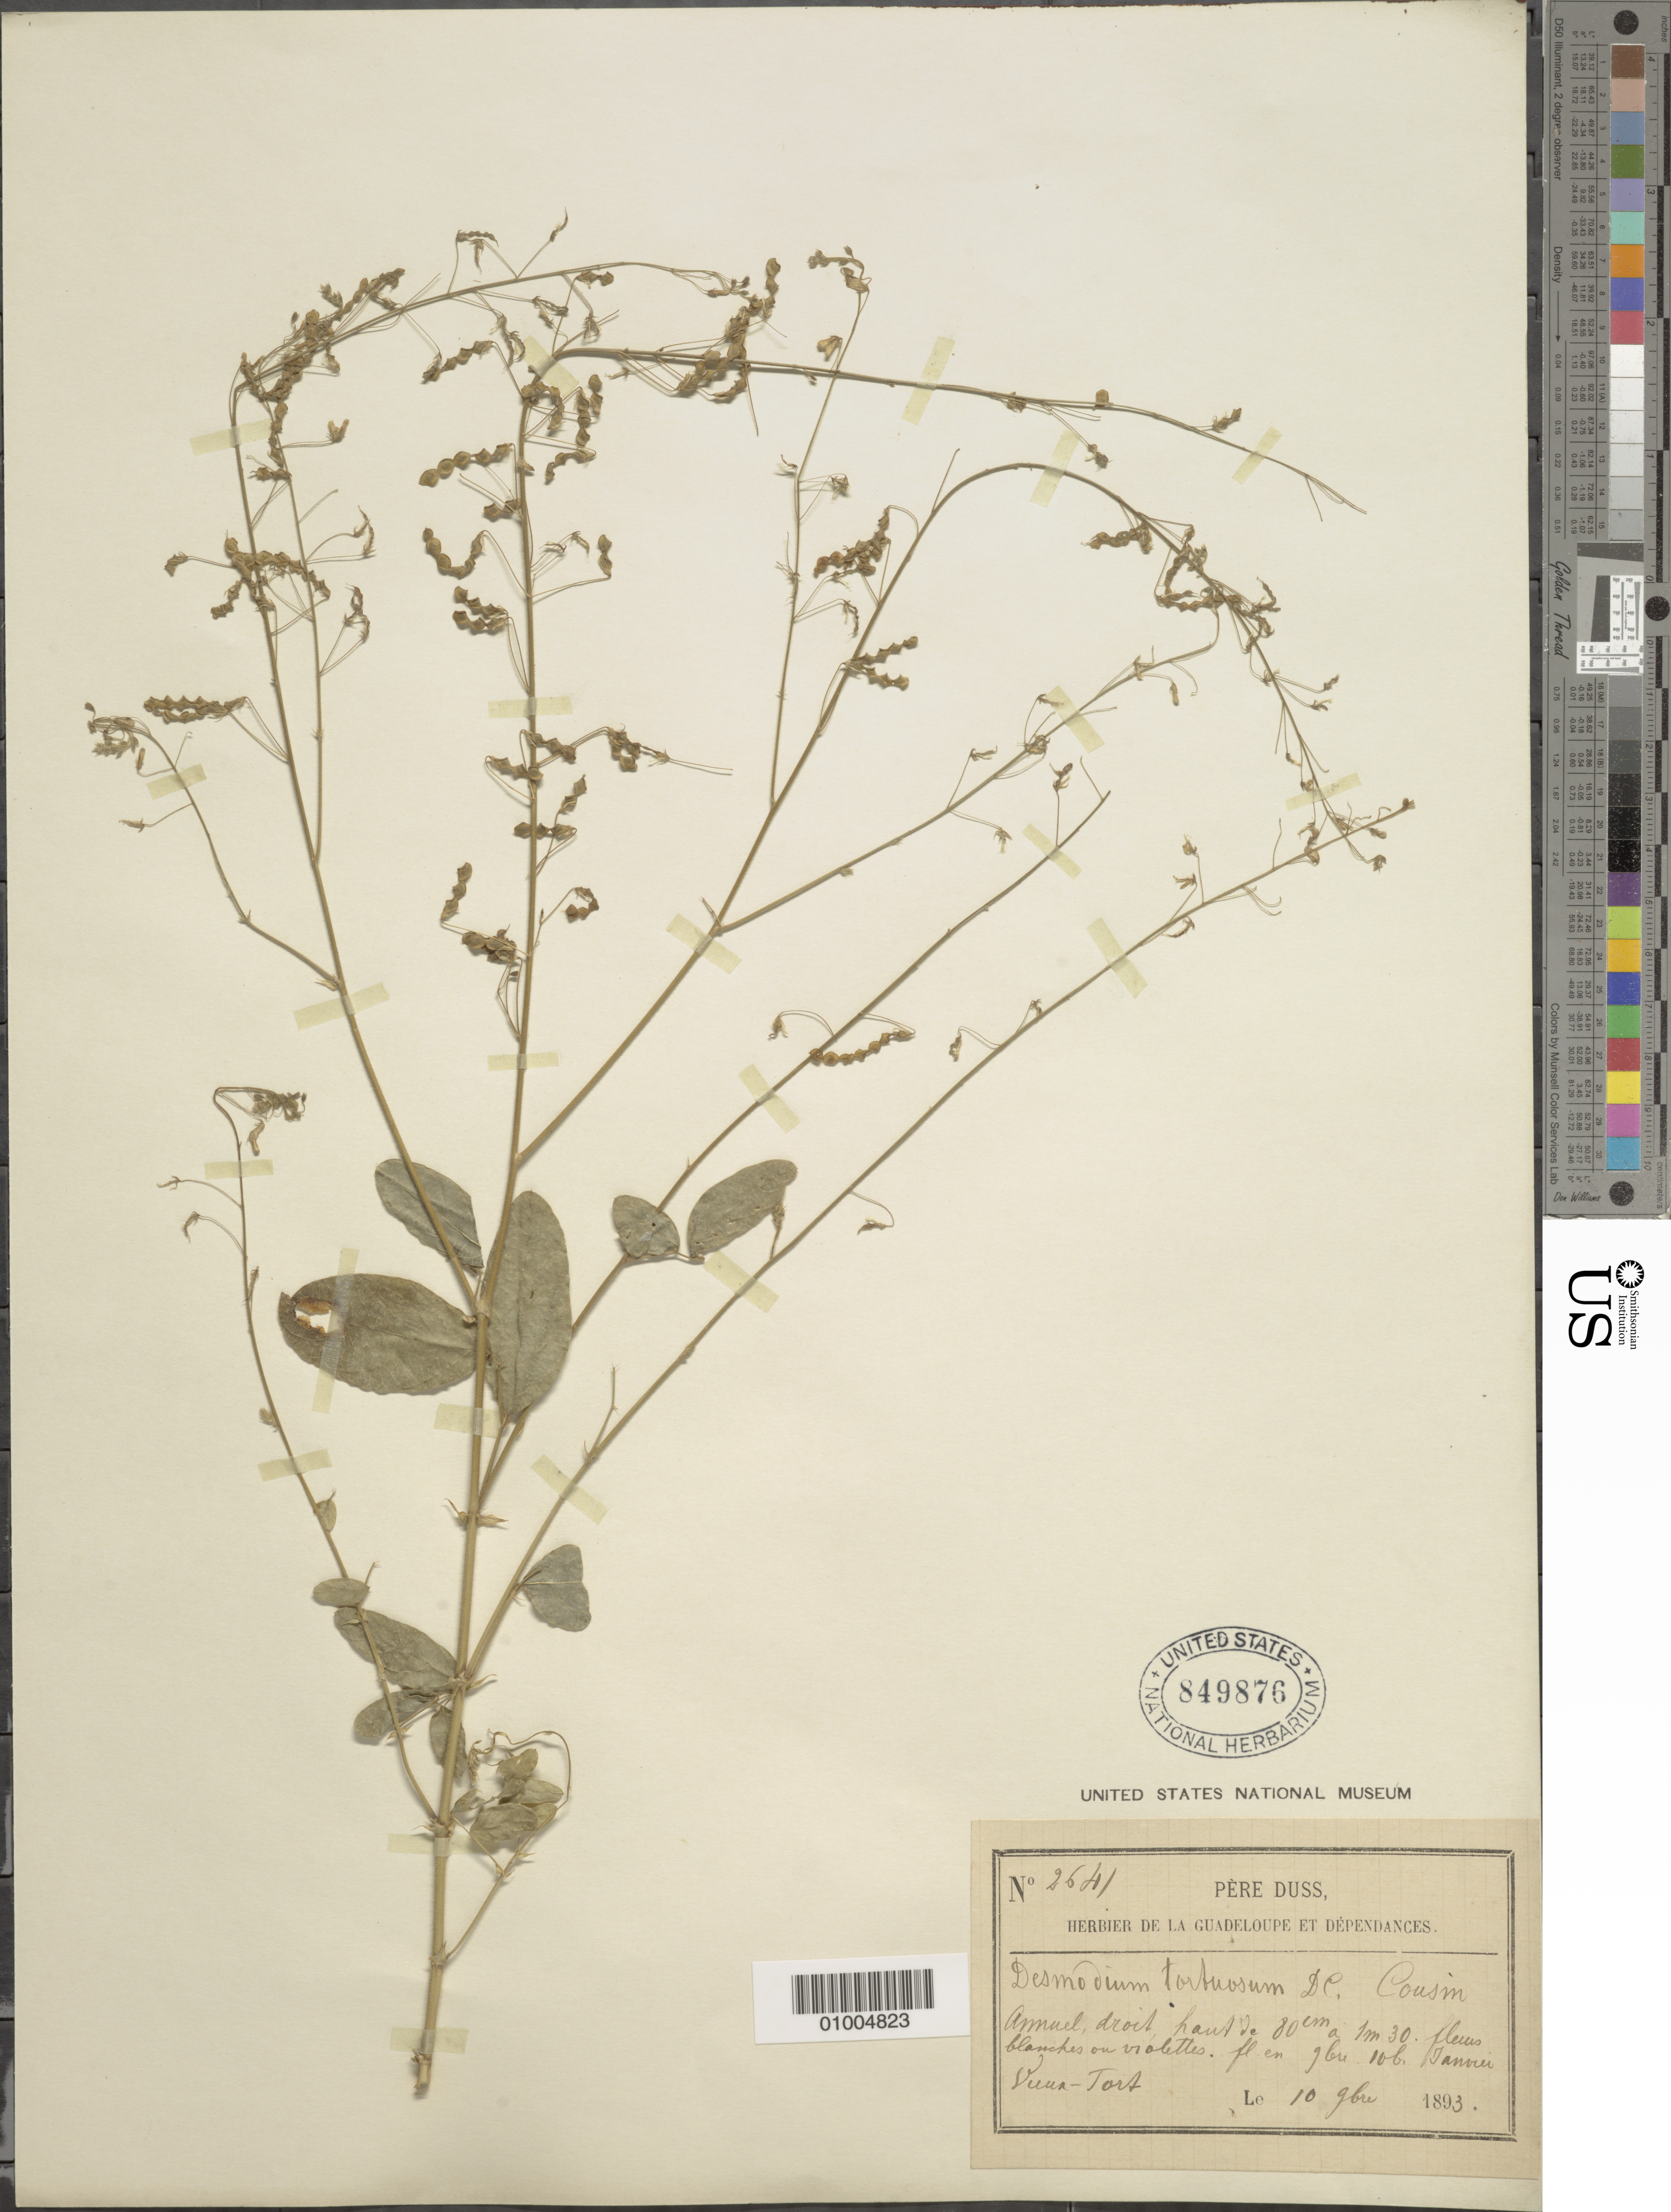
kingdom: Plantae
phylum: Tracheophyta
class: Magnoliopsida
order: Fabales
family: Fabaceae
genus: Desmodium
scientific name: Desmodium tortuosum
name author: (Sw.) DC.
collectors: Père Duss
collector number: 2641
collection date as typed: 10 Aug 1893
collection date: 1893-08-10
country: Guadeloupe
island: Basse Terre [Guadeloupe]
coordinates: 0 N, 0 E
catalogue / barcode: US 849876